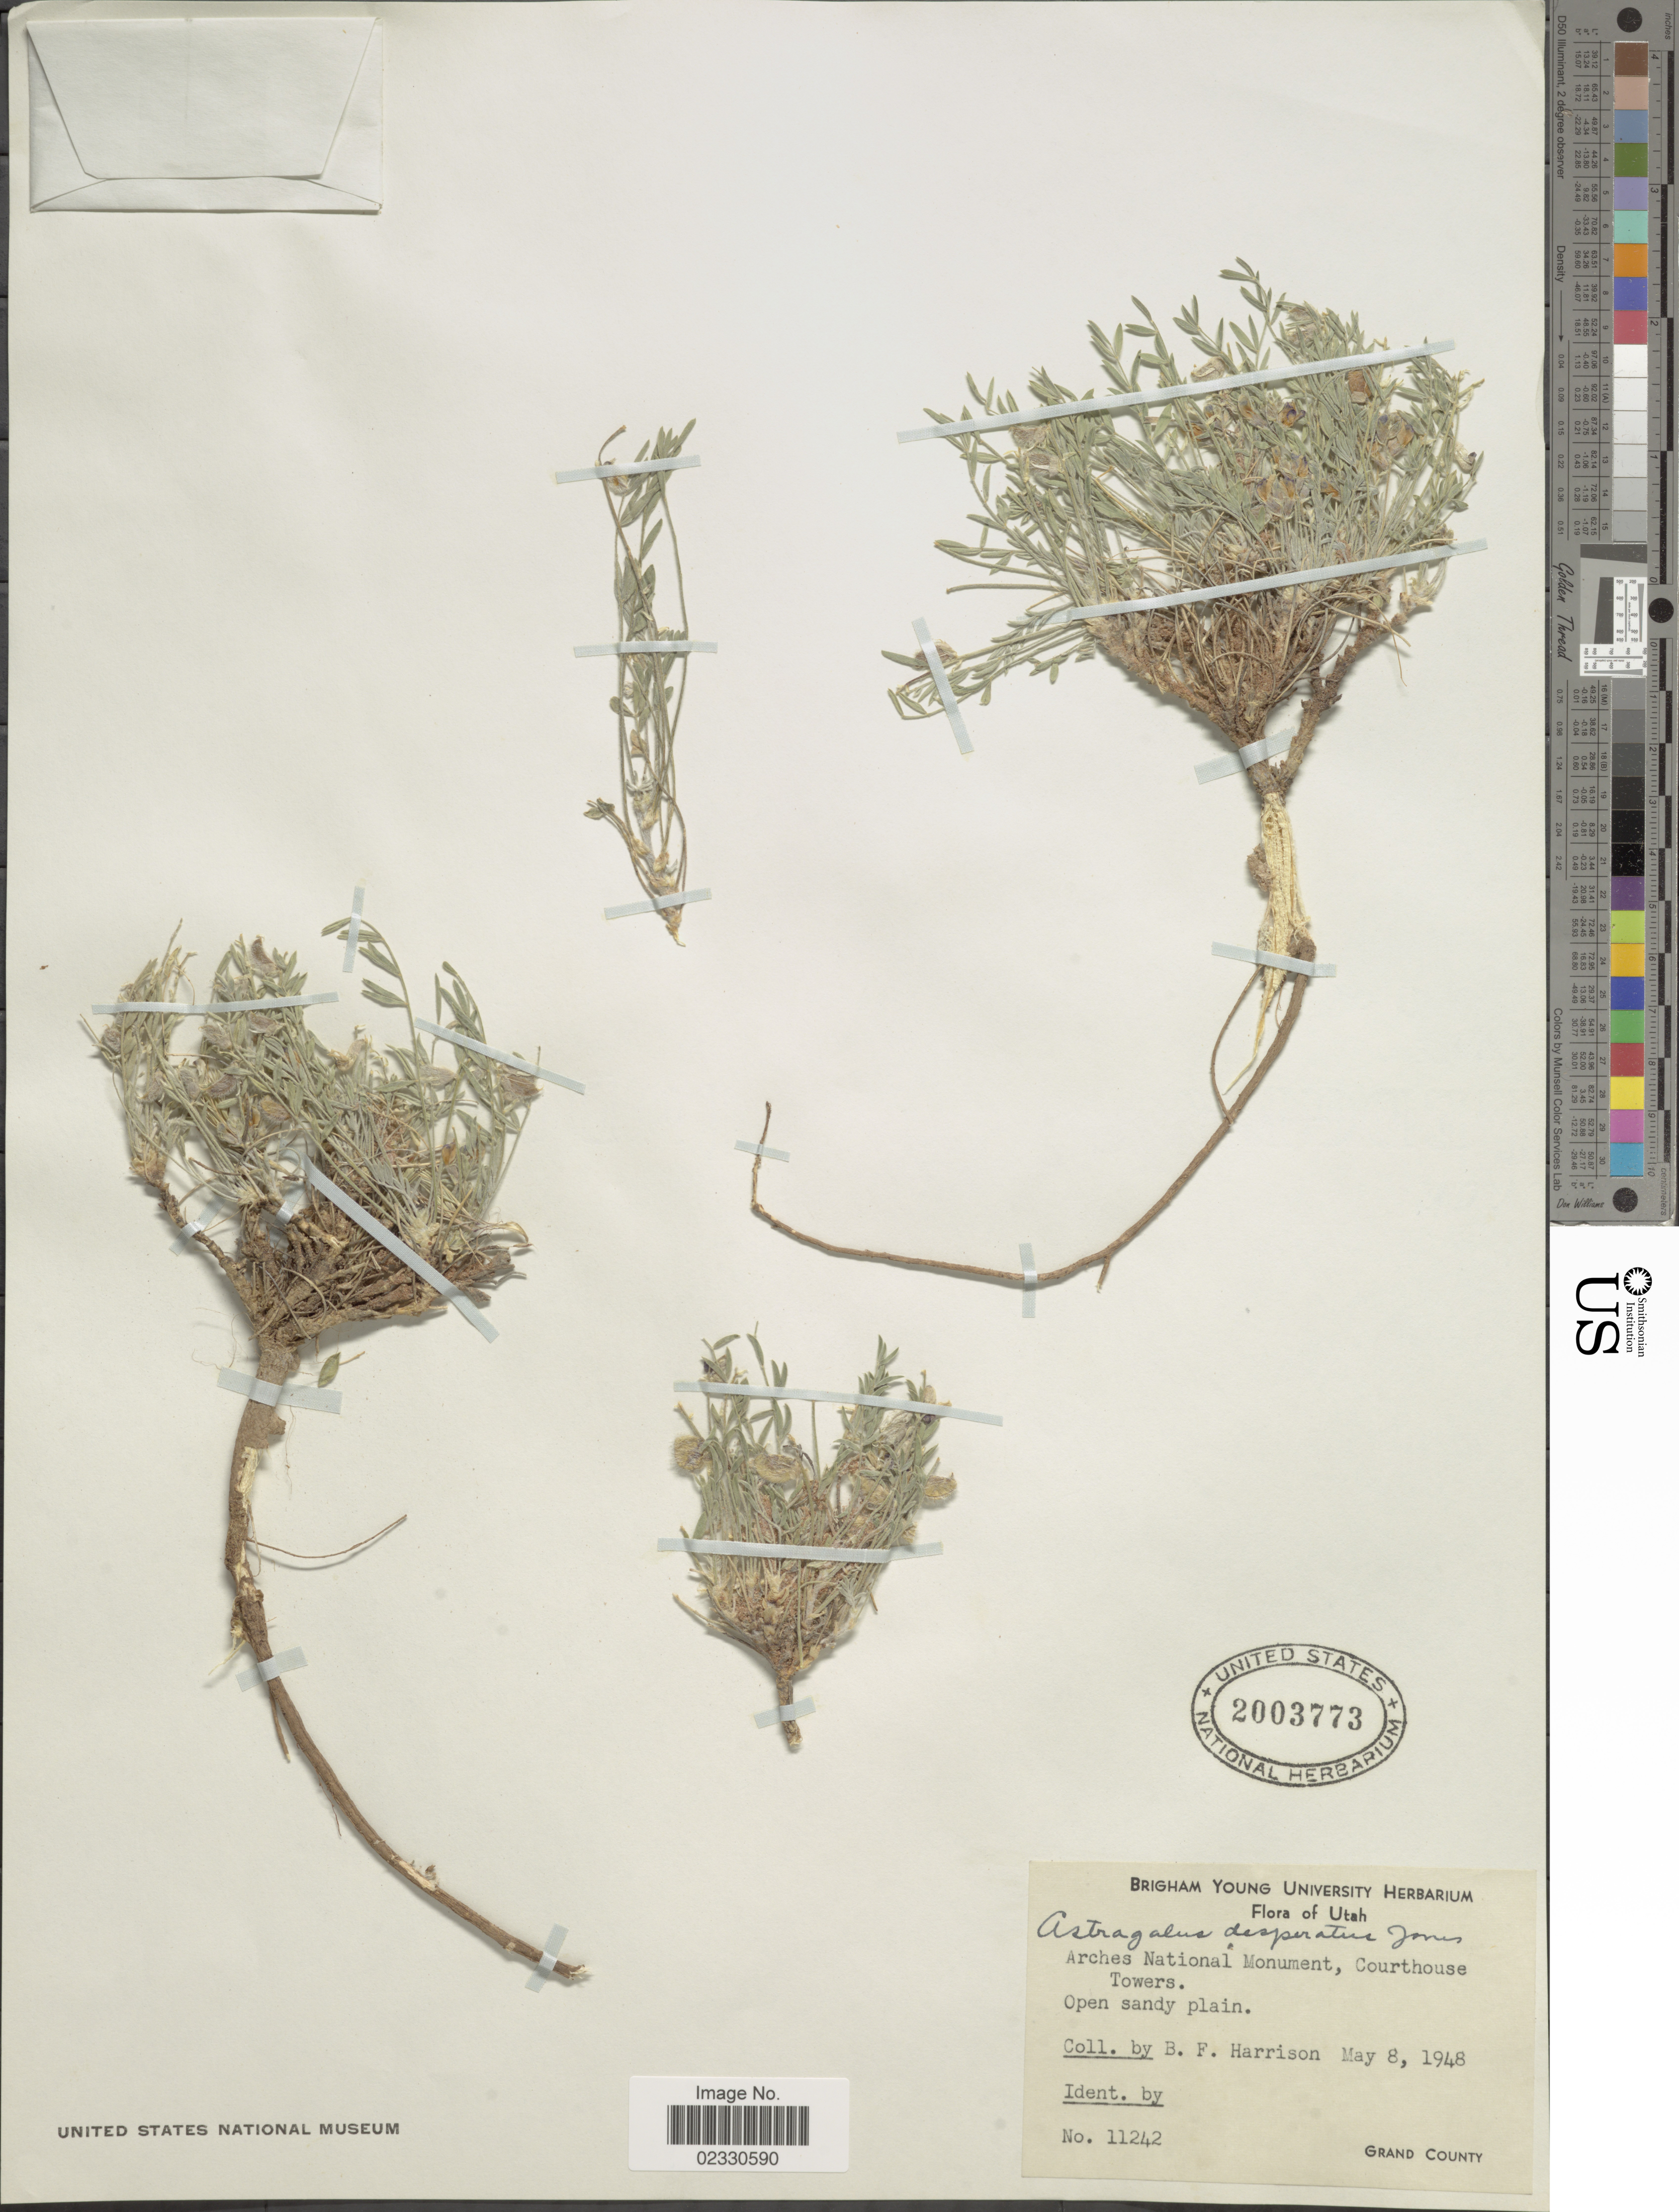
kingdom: Plantae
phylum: Tracheophyta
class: Magnoliopsida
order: Fabales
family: Fabaceae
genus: Astragalus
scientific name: Astragalus desperatus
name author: M.E. Jones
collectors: B. F. Harrison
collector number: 11242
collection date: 1948-05-08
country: United States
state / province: Utah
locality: Arches National Monument, Courthouse Towers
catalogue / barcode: US 2003773